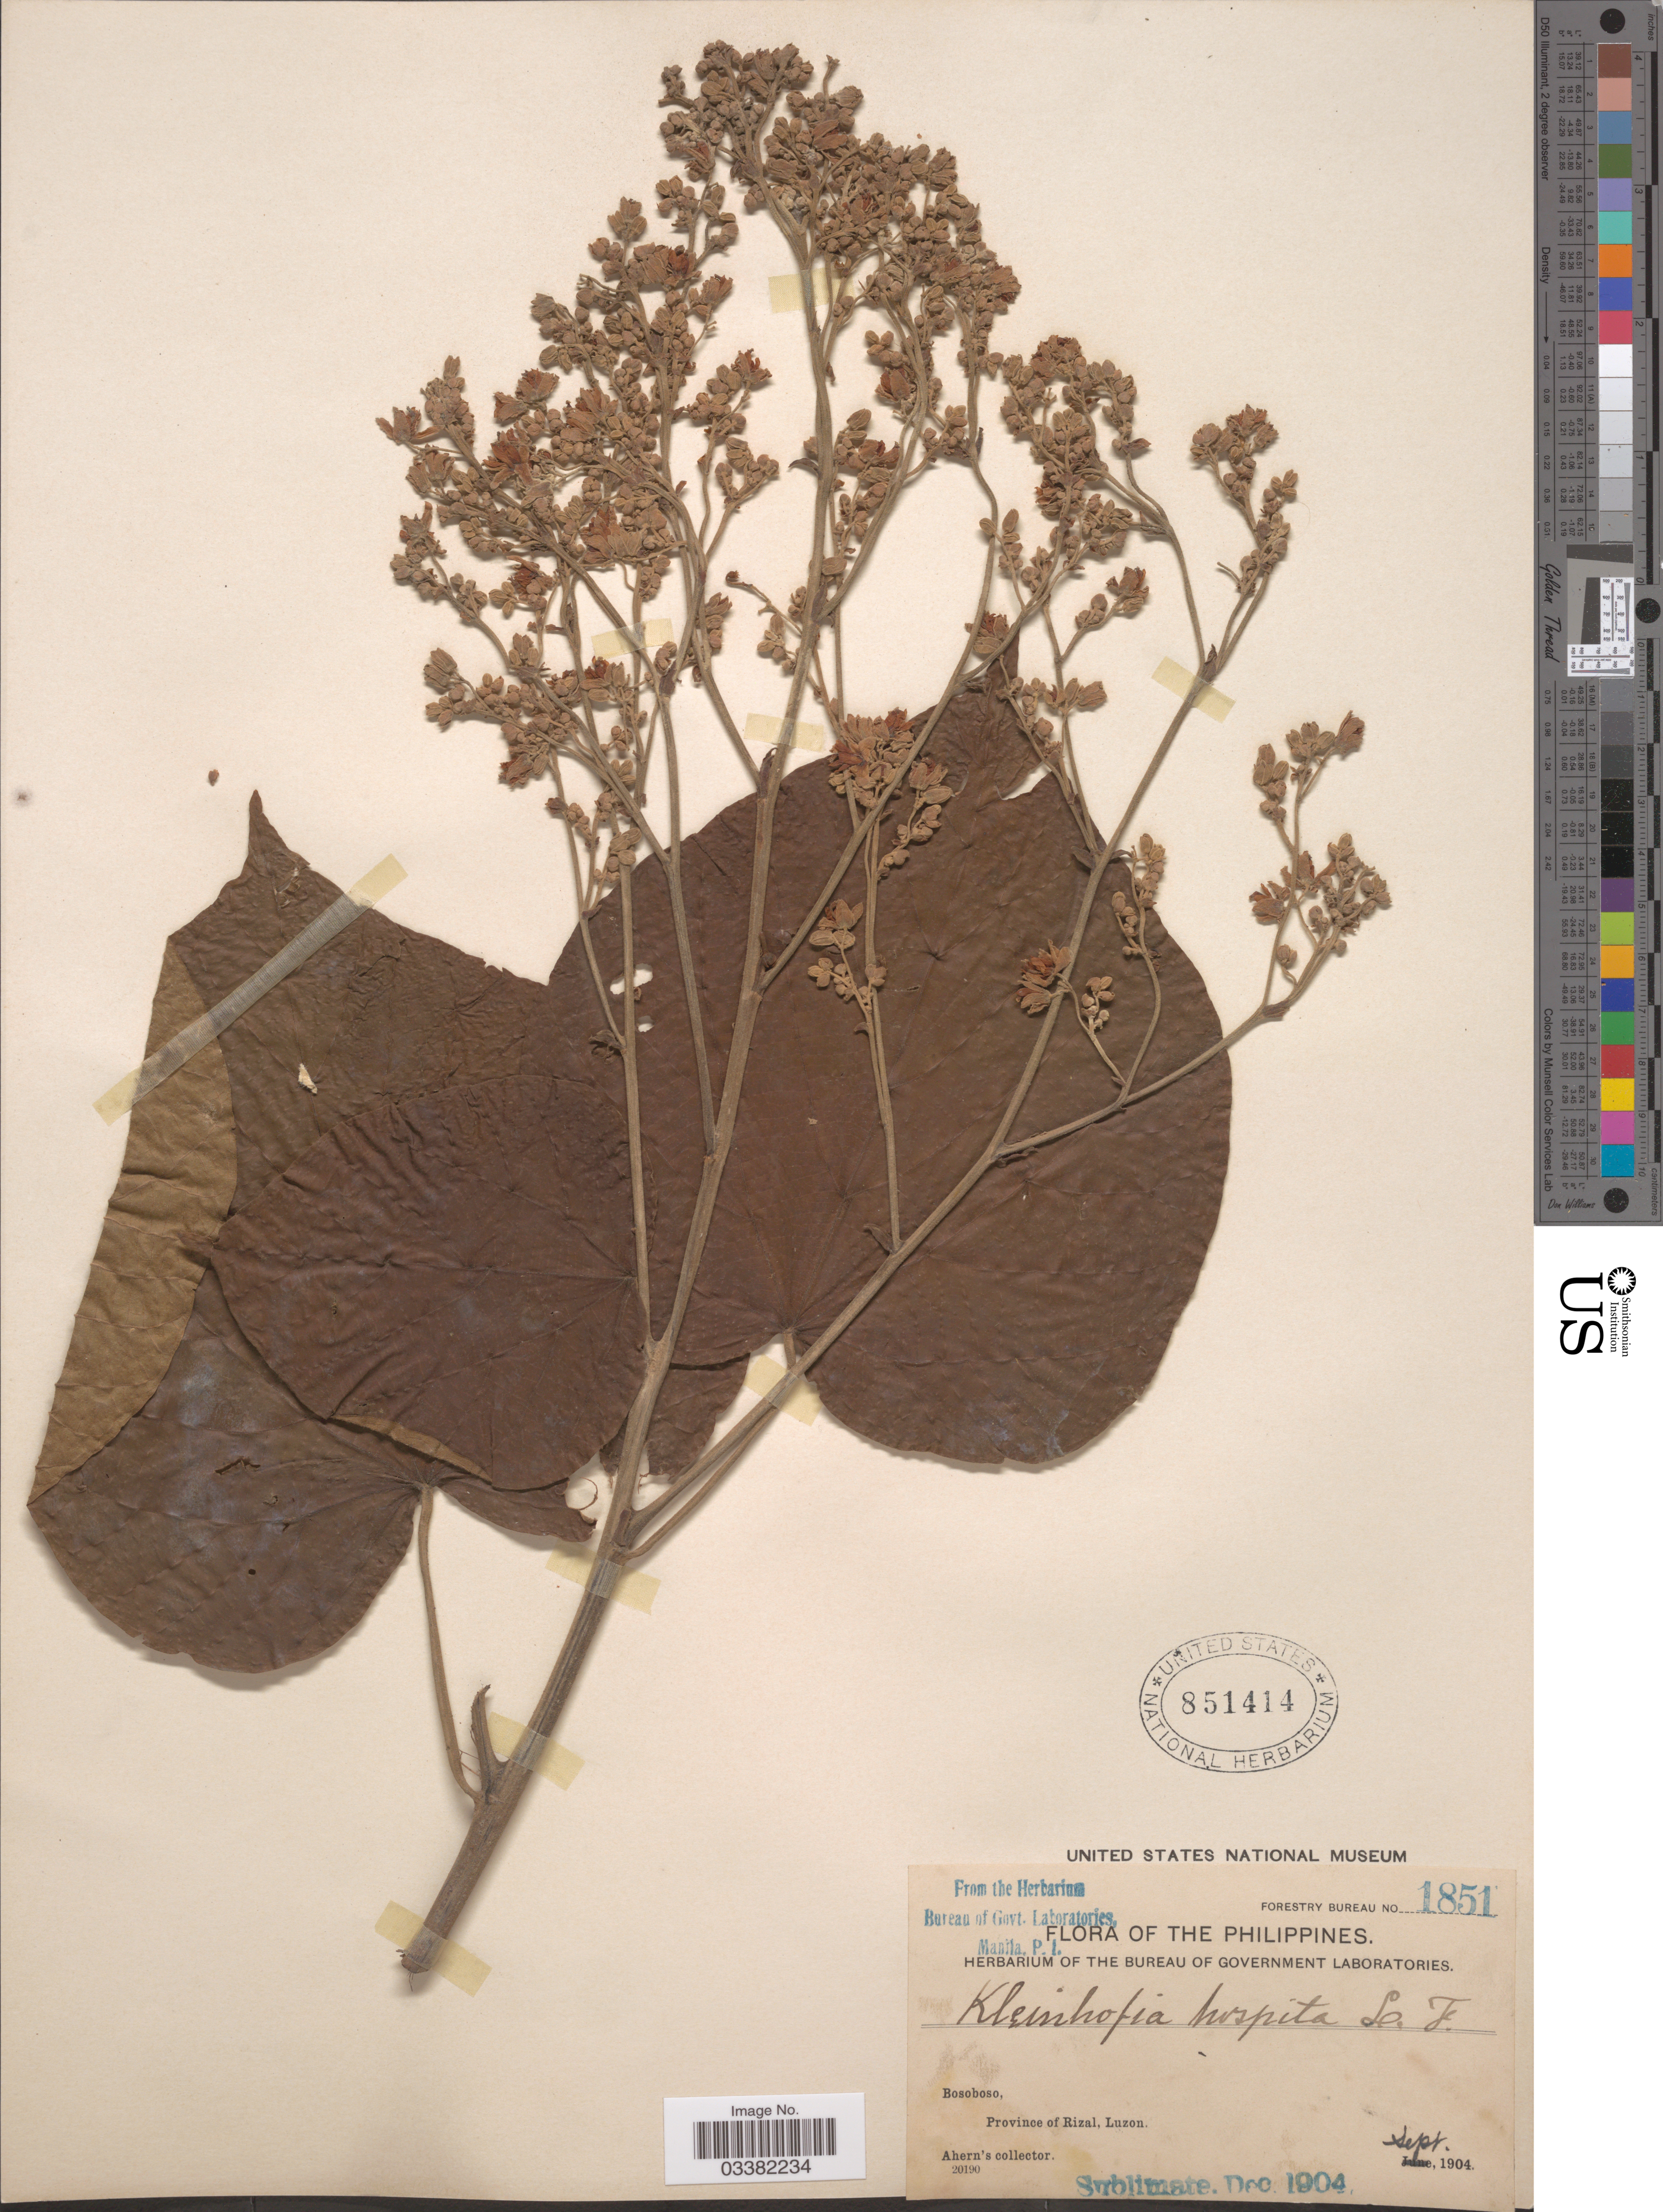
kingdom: Plantae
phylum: Tracheophyta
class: Magnoliopsida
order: Malvales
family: Malvaceae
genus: Kleinhovia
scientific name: Kleinhovia hospita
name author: L.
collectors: Ahern's collector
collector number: Forestry Bureau 1851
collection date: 1904-09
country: Philippines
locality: Bosoboso, Province of Rizal, Luzon.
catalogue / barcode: US 851414